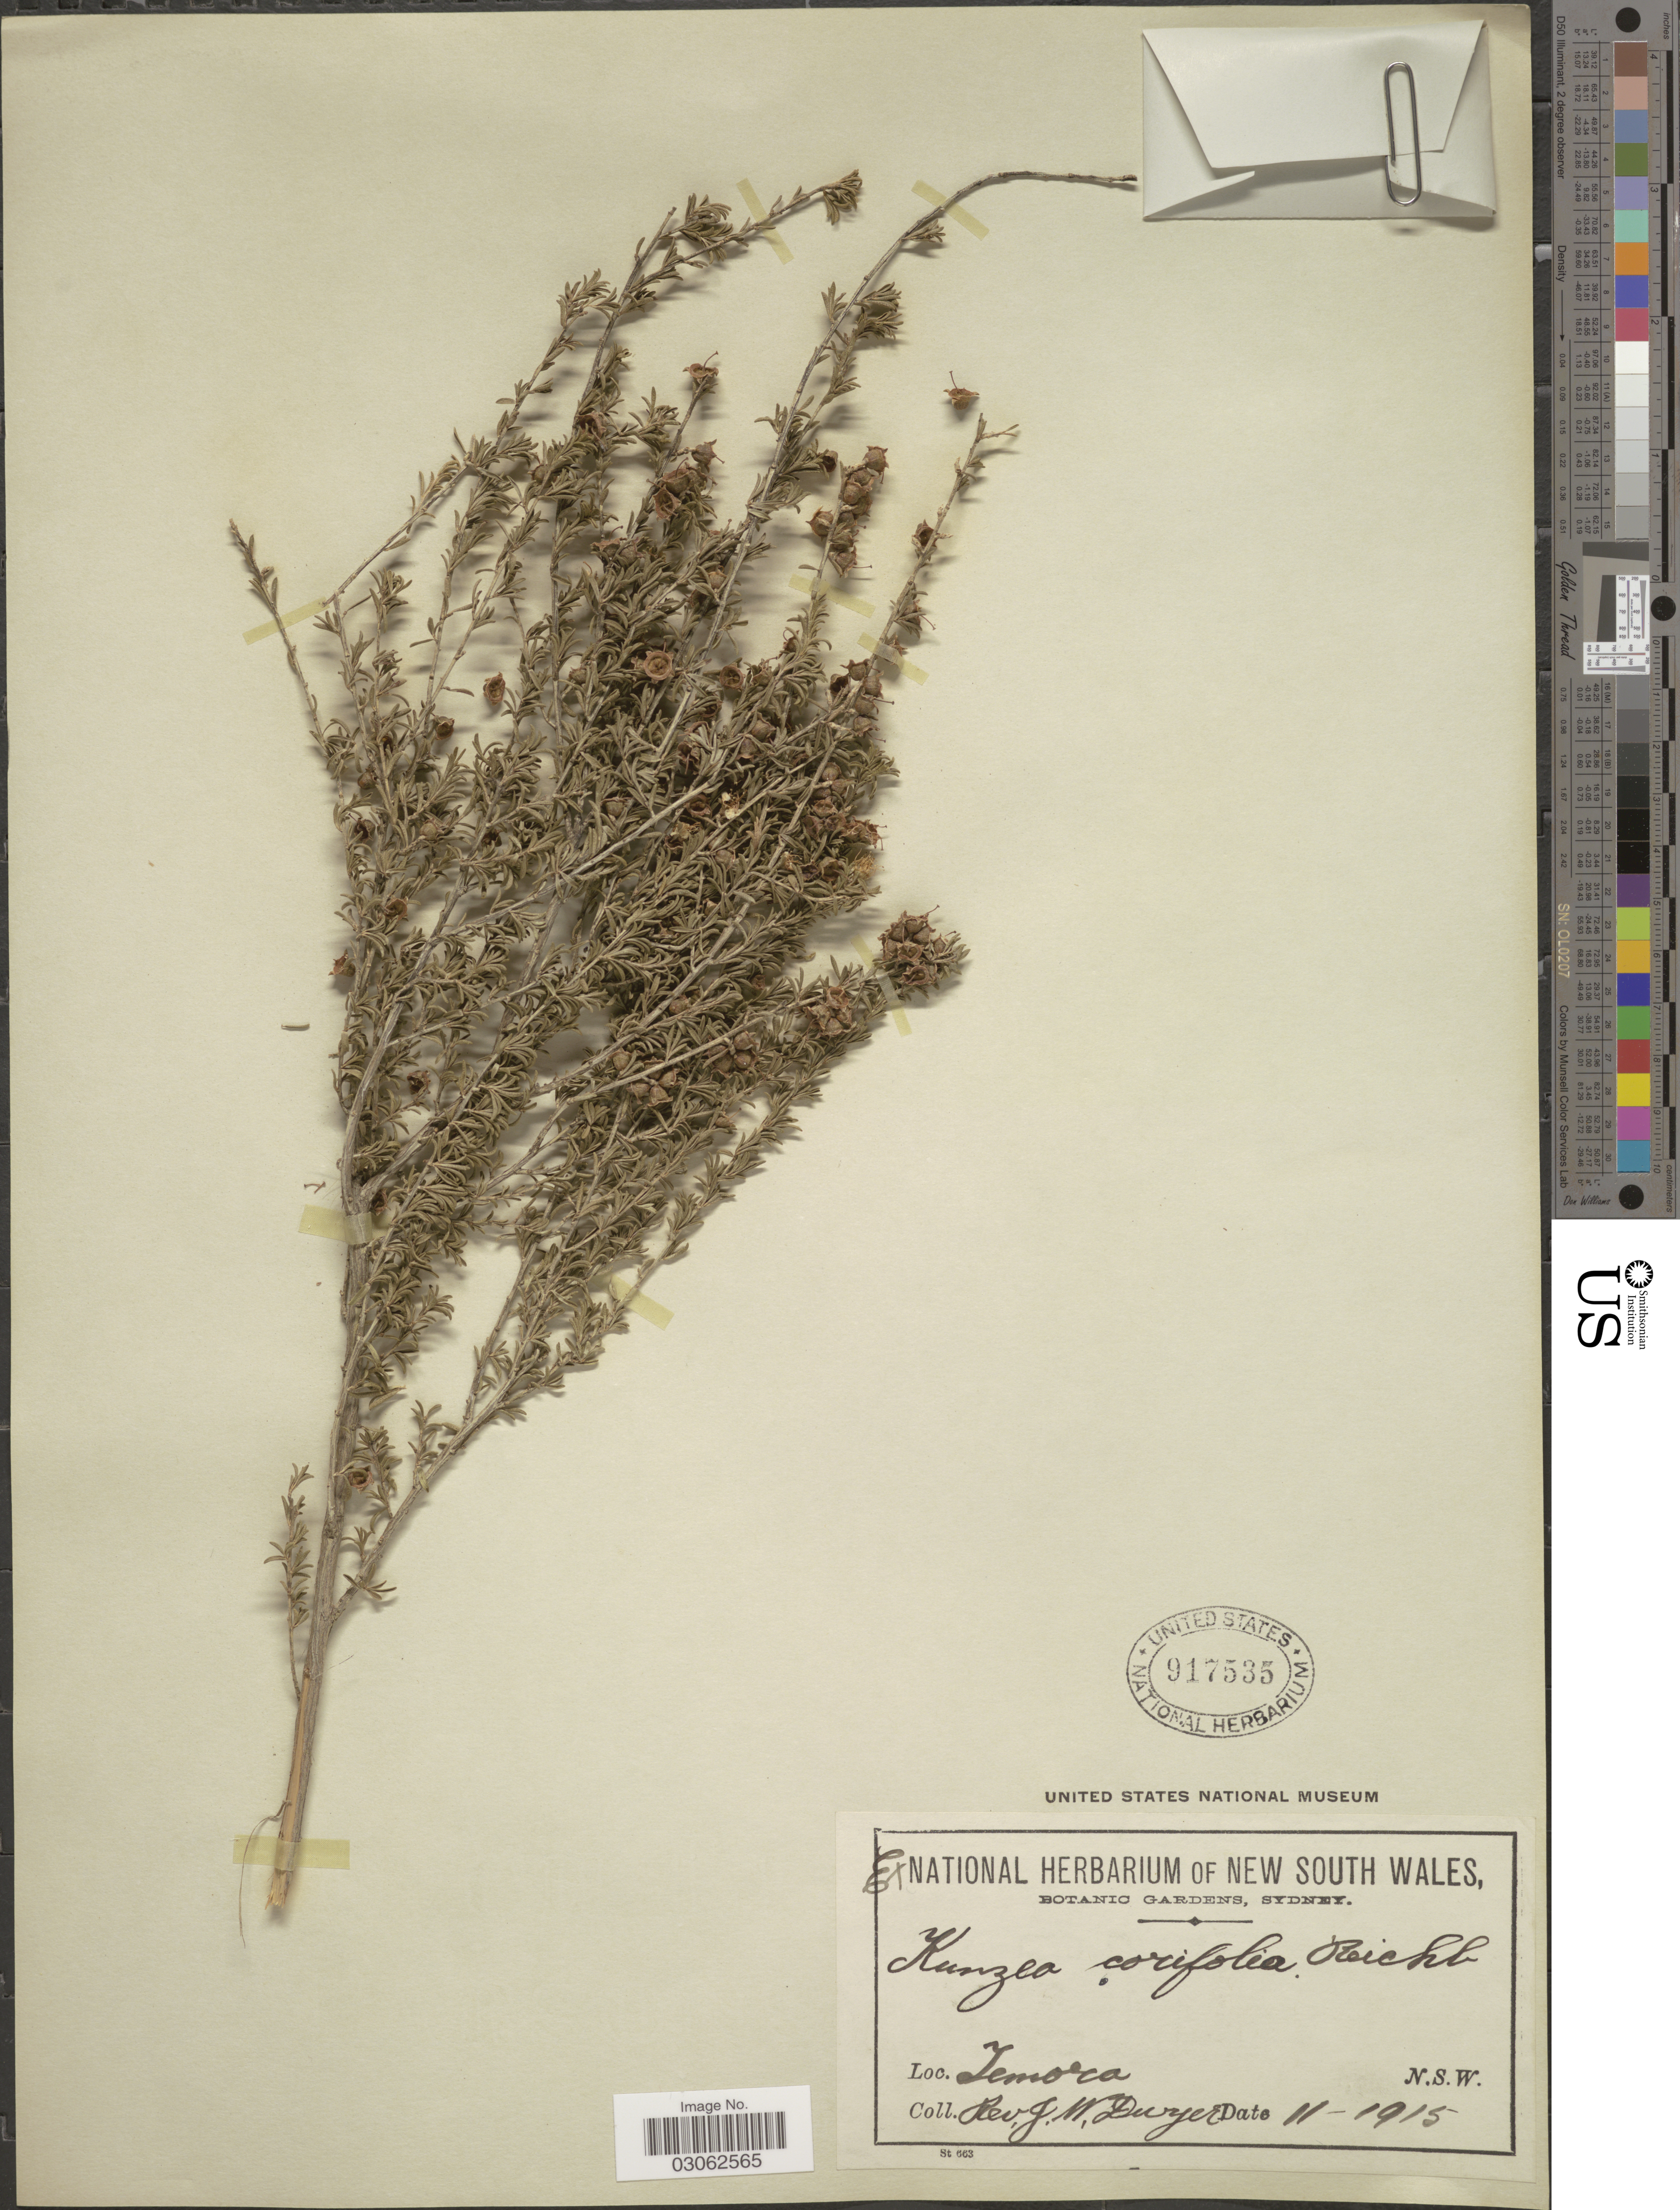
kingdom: Plantae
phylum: Tracheophyta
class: Magnoliopsida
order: Myrtales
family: Myrtaceae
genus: Kunzea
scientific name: Kunzea corifolia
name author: (Vent.) Schauer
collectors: J. Dwyer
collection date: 1915-11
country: Australia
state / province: New South Wales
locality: Temora. N.S.W.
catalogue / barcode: US 917535